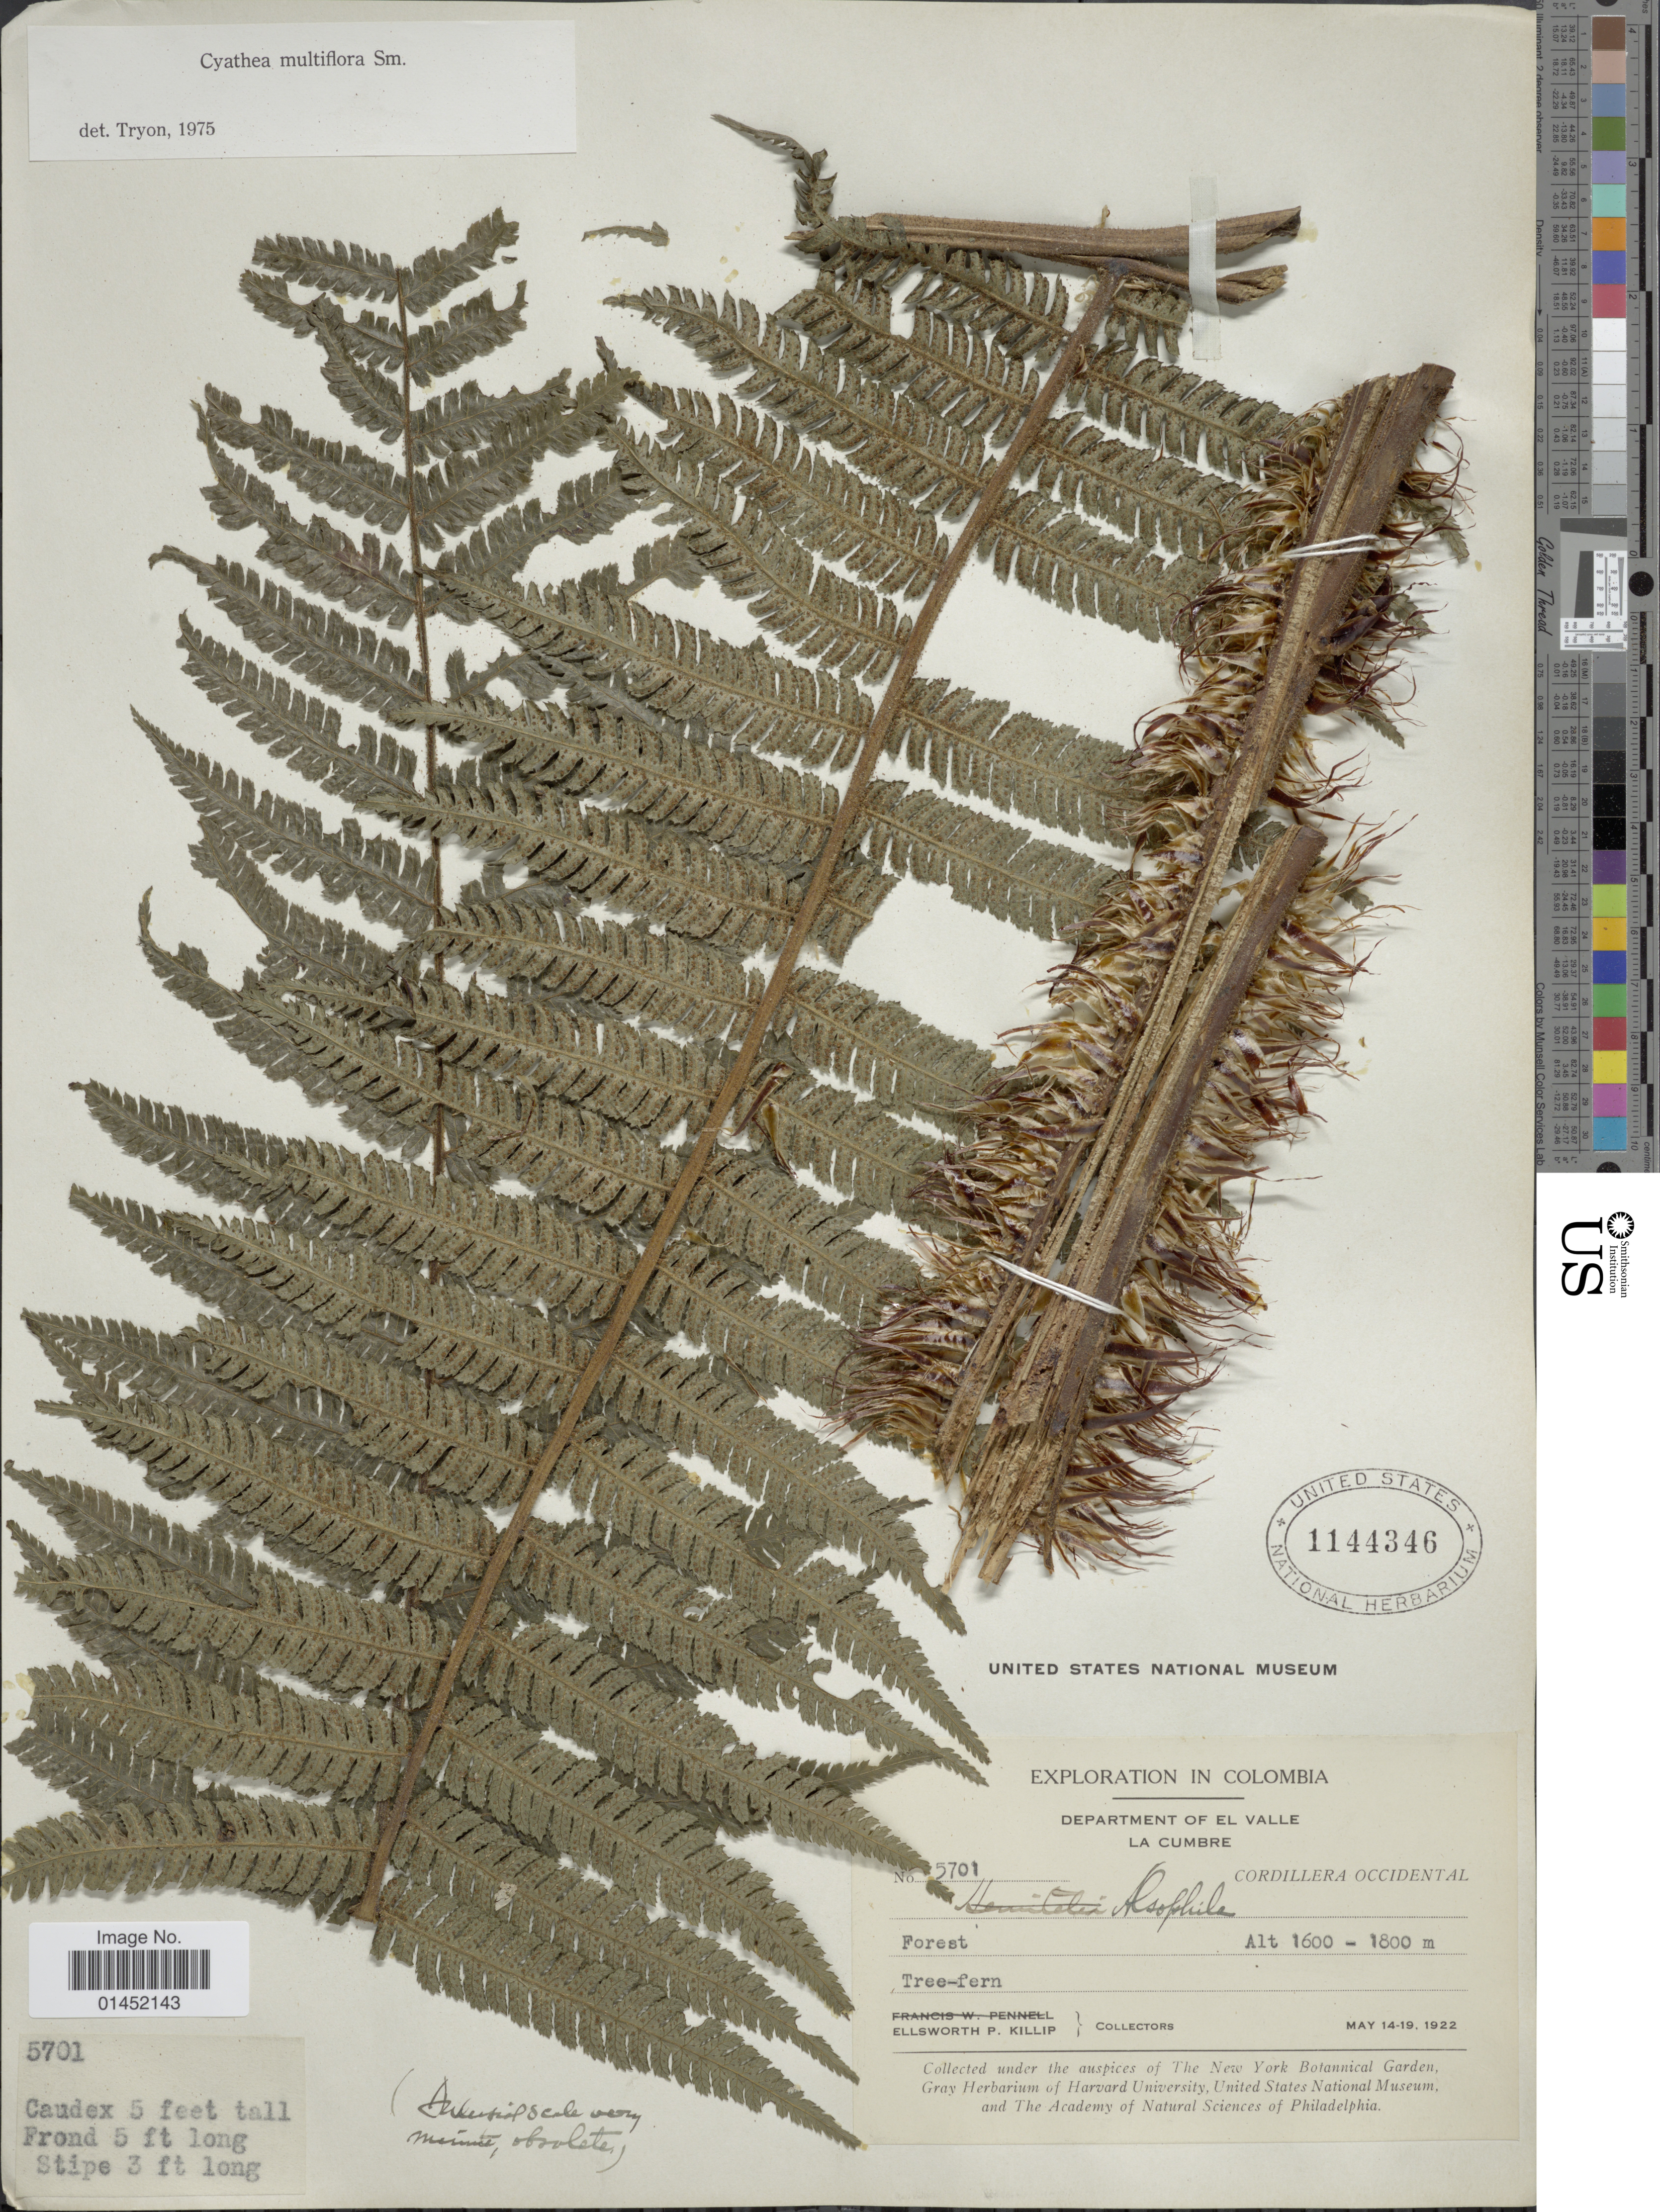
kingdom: Plantae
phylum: Tracheophyta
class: Polypodiopsida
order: Cyatheales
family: Cyatheaceae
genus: Cyathea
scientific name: Cyathea multiflora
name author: Sm.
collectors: E. P. Killip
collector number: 5701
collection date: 1922-05-14/1922-05-19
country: Colombia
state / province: Valle del Cauca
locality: Department of El valle, La Cumbre, Cordillera Occidental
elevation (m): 1600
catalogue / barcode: US 1144346